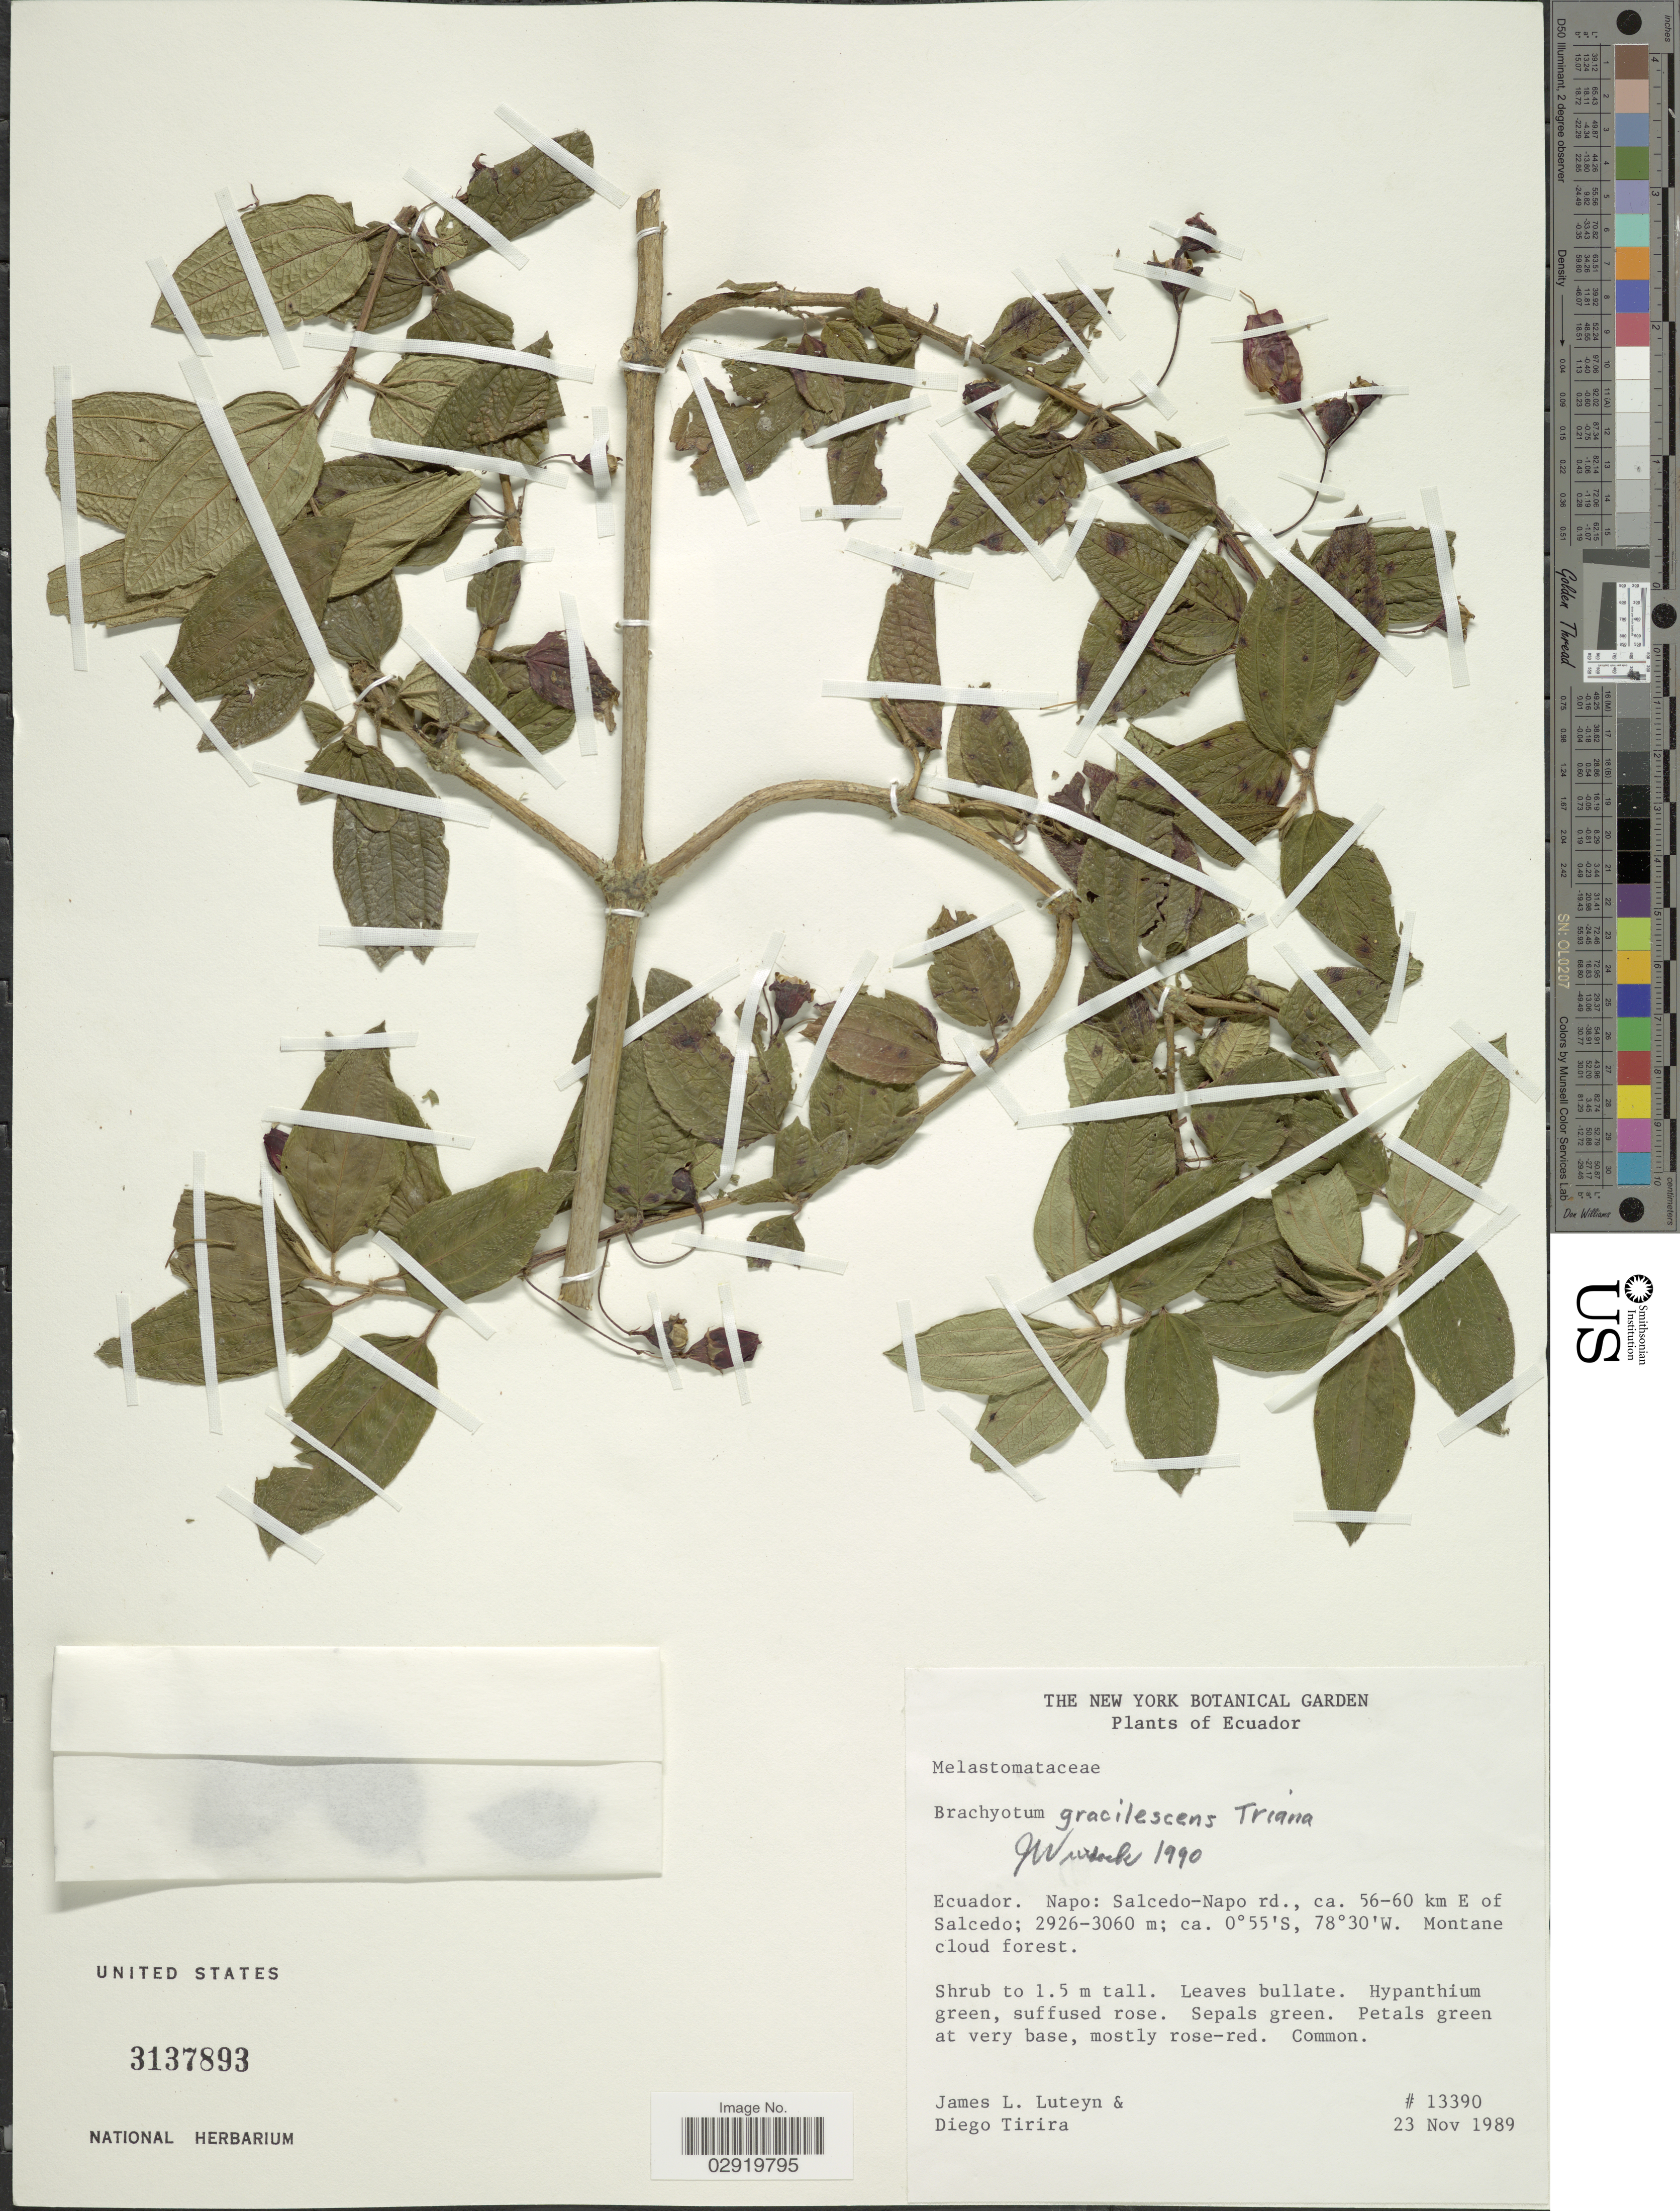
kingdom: Plantae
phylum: Tracheophyta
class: Magnoliopsida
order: Myrtales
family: Melastomataceae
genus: Brachyotum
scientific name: Brachyotum gracilescens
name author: Triana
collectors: J. Luteyn & D. Tirira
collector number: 13390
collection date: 1989-11-23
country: Ecuador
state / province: Napo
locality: Salcedo-Napo rd., ca. 56-60 km E of Salcedo.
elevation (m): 2926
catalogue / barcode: US 3137893